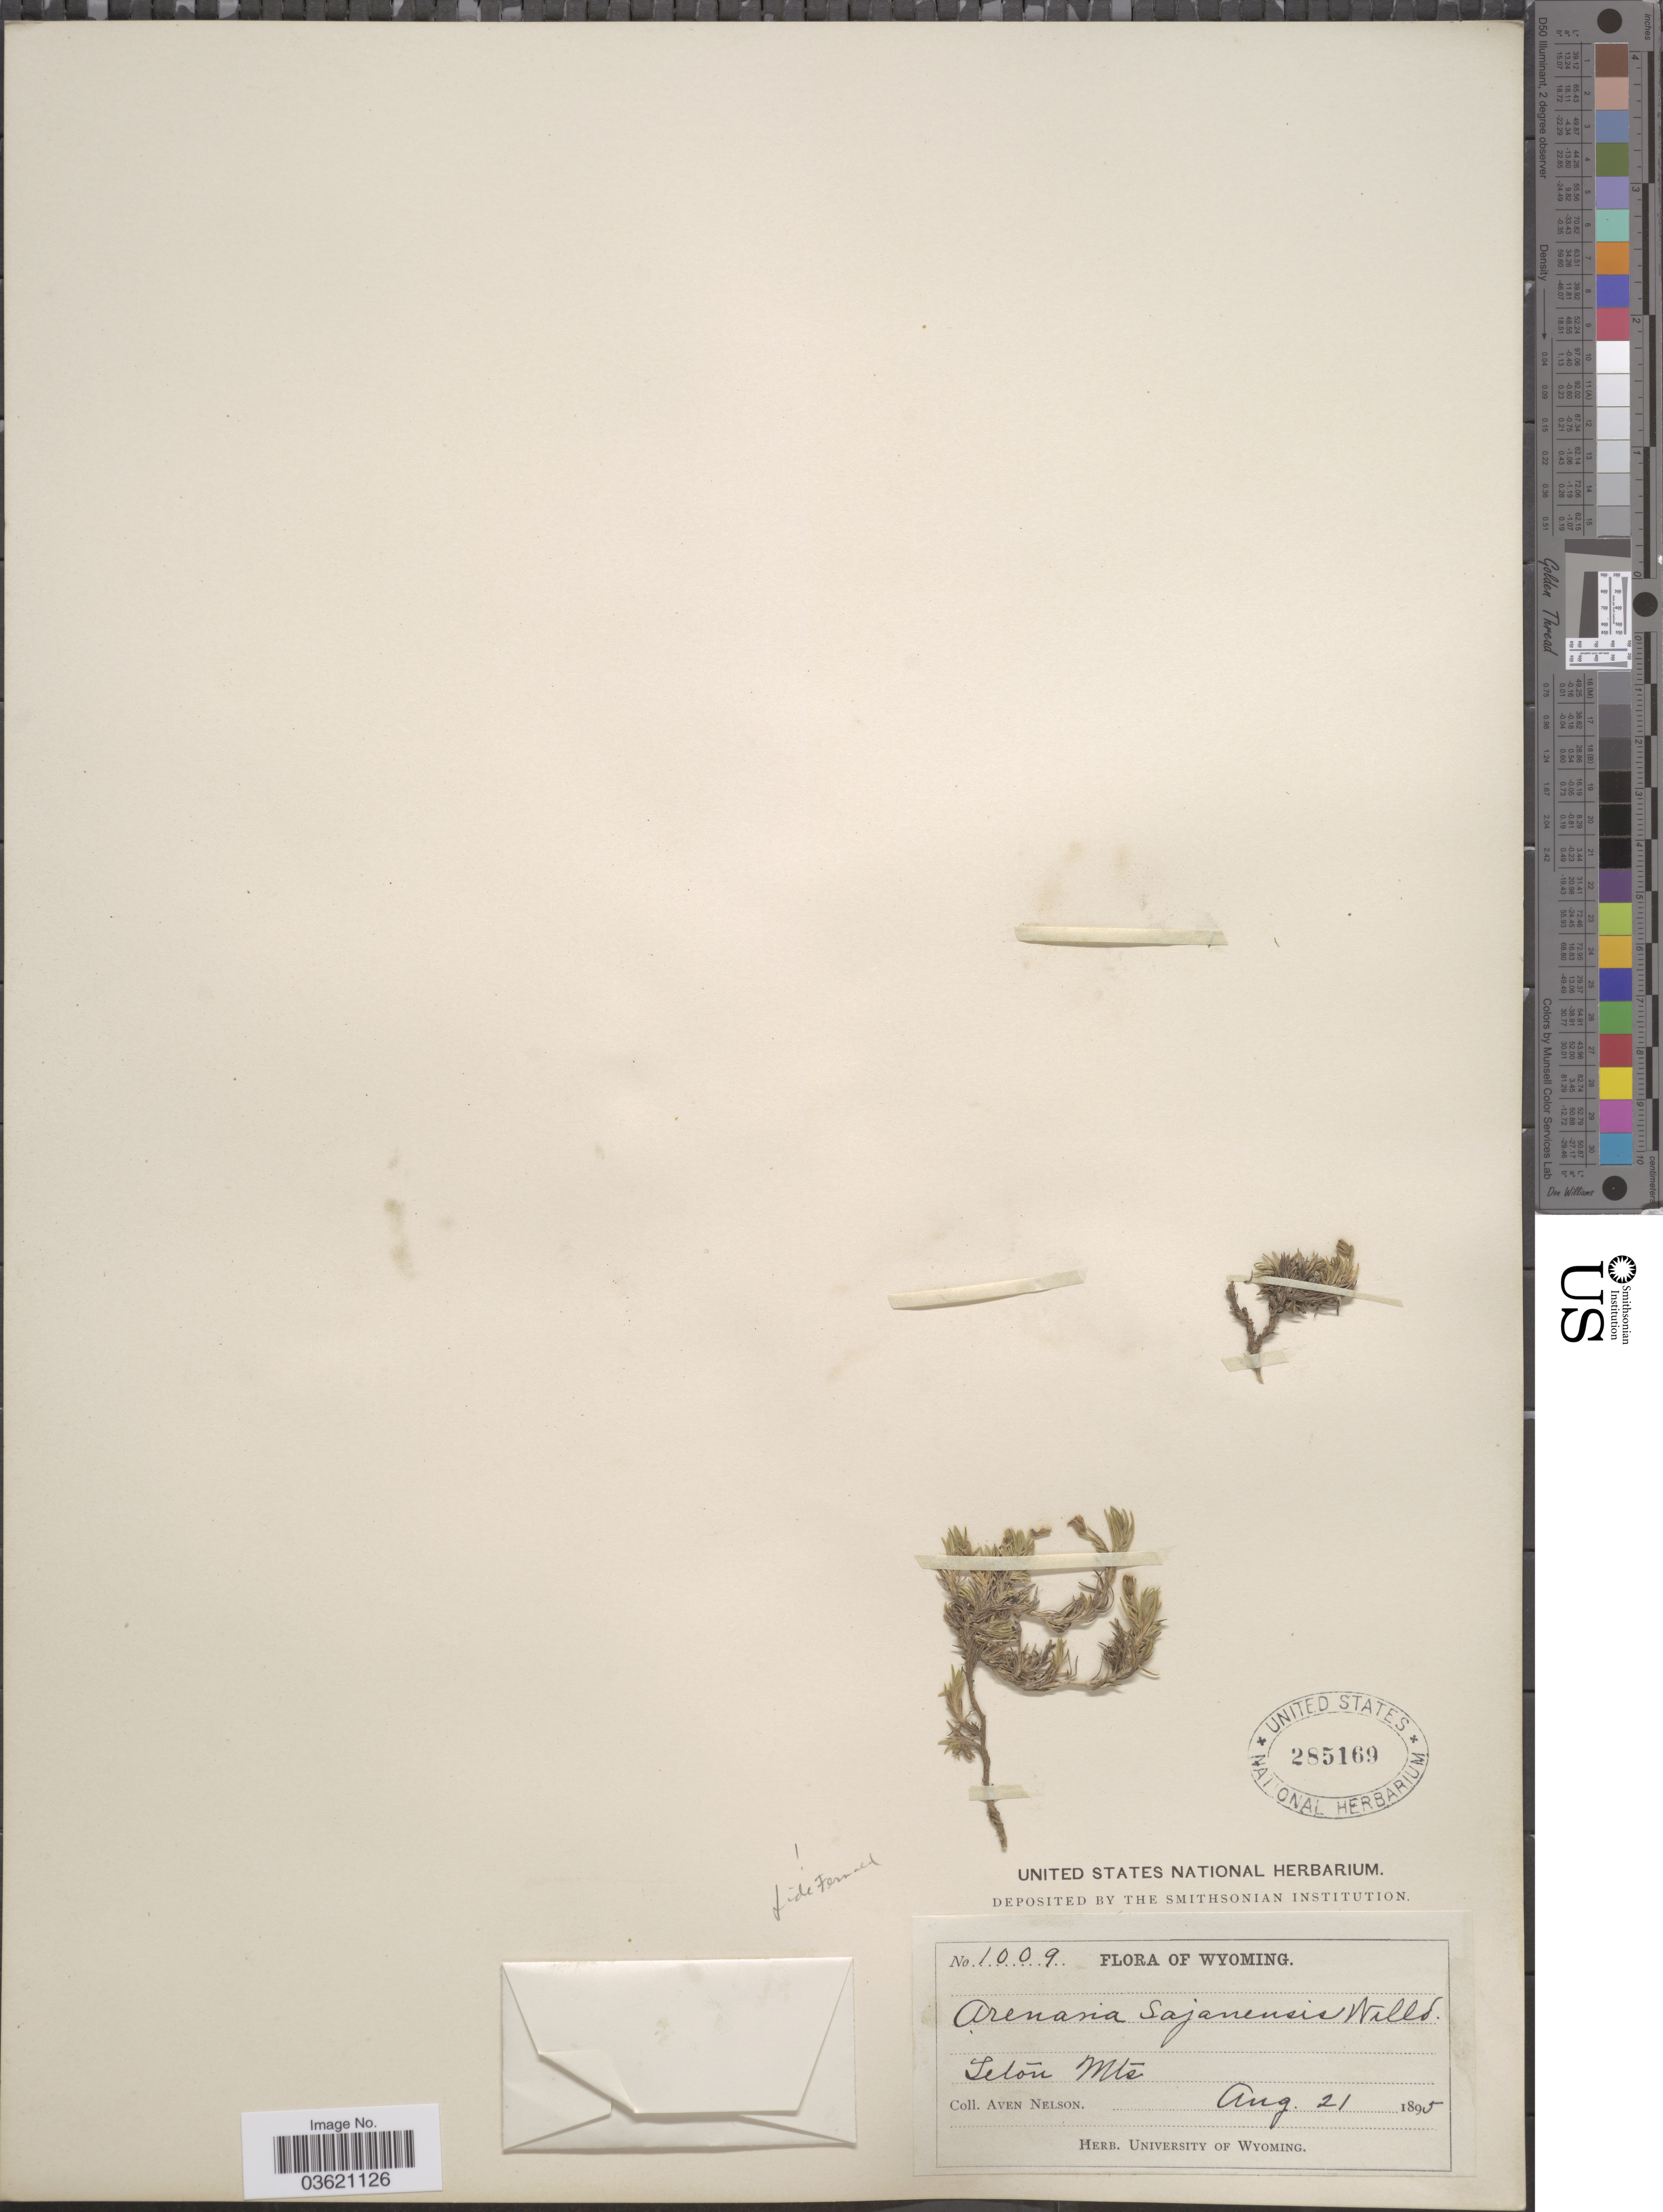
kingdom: Plantae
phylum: Tracheophyta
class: Magnoliopsida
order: Caryophyllales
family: Caryophyllaceae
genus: Cherleria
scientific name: Cherleria biflora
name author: (L.) A.J. Moore & Dillenb.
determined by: Strong, M. T., (US), Smithsonian Institution - National Museum of Natural History (UNITED STATES)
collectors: A. Nelson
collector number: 1009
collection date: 1895-08-21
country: United States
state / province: Wyoming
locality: Teton Mts.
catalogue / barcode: US 285169